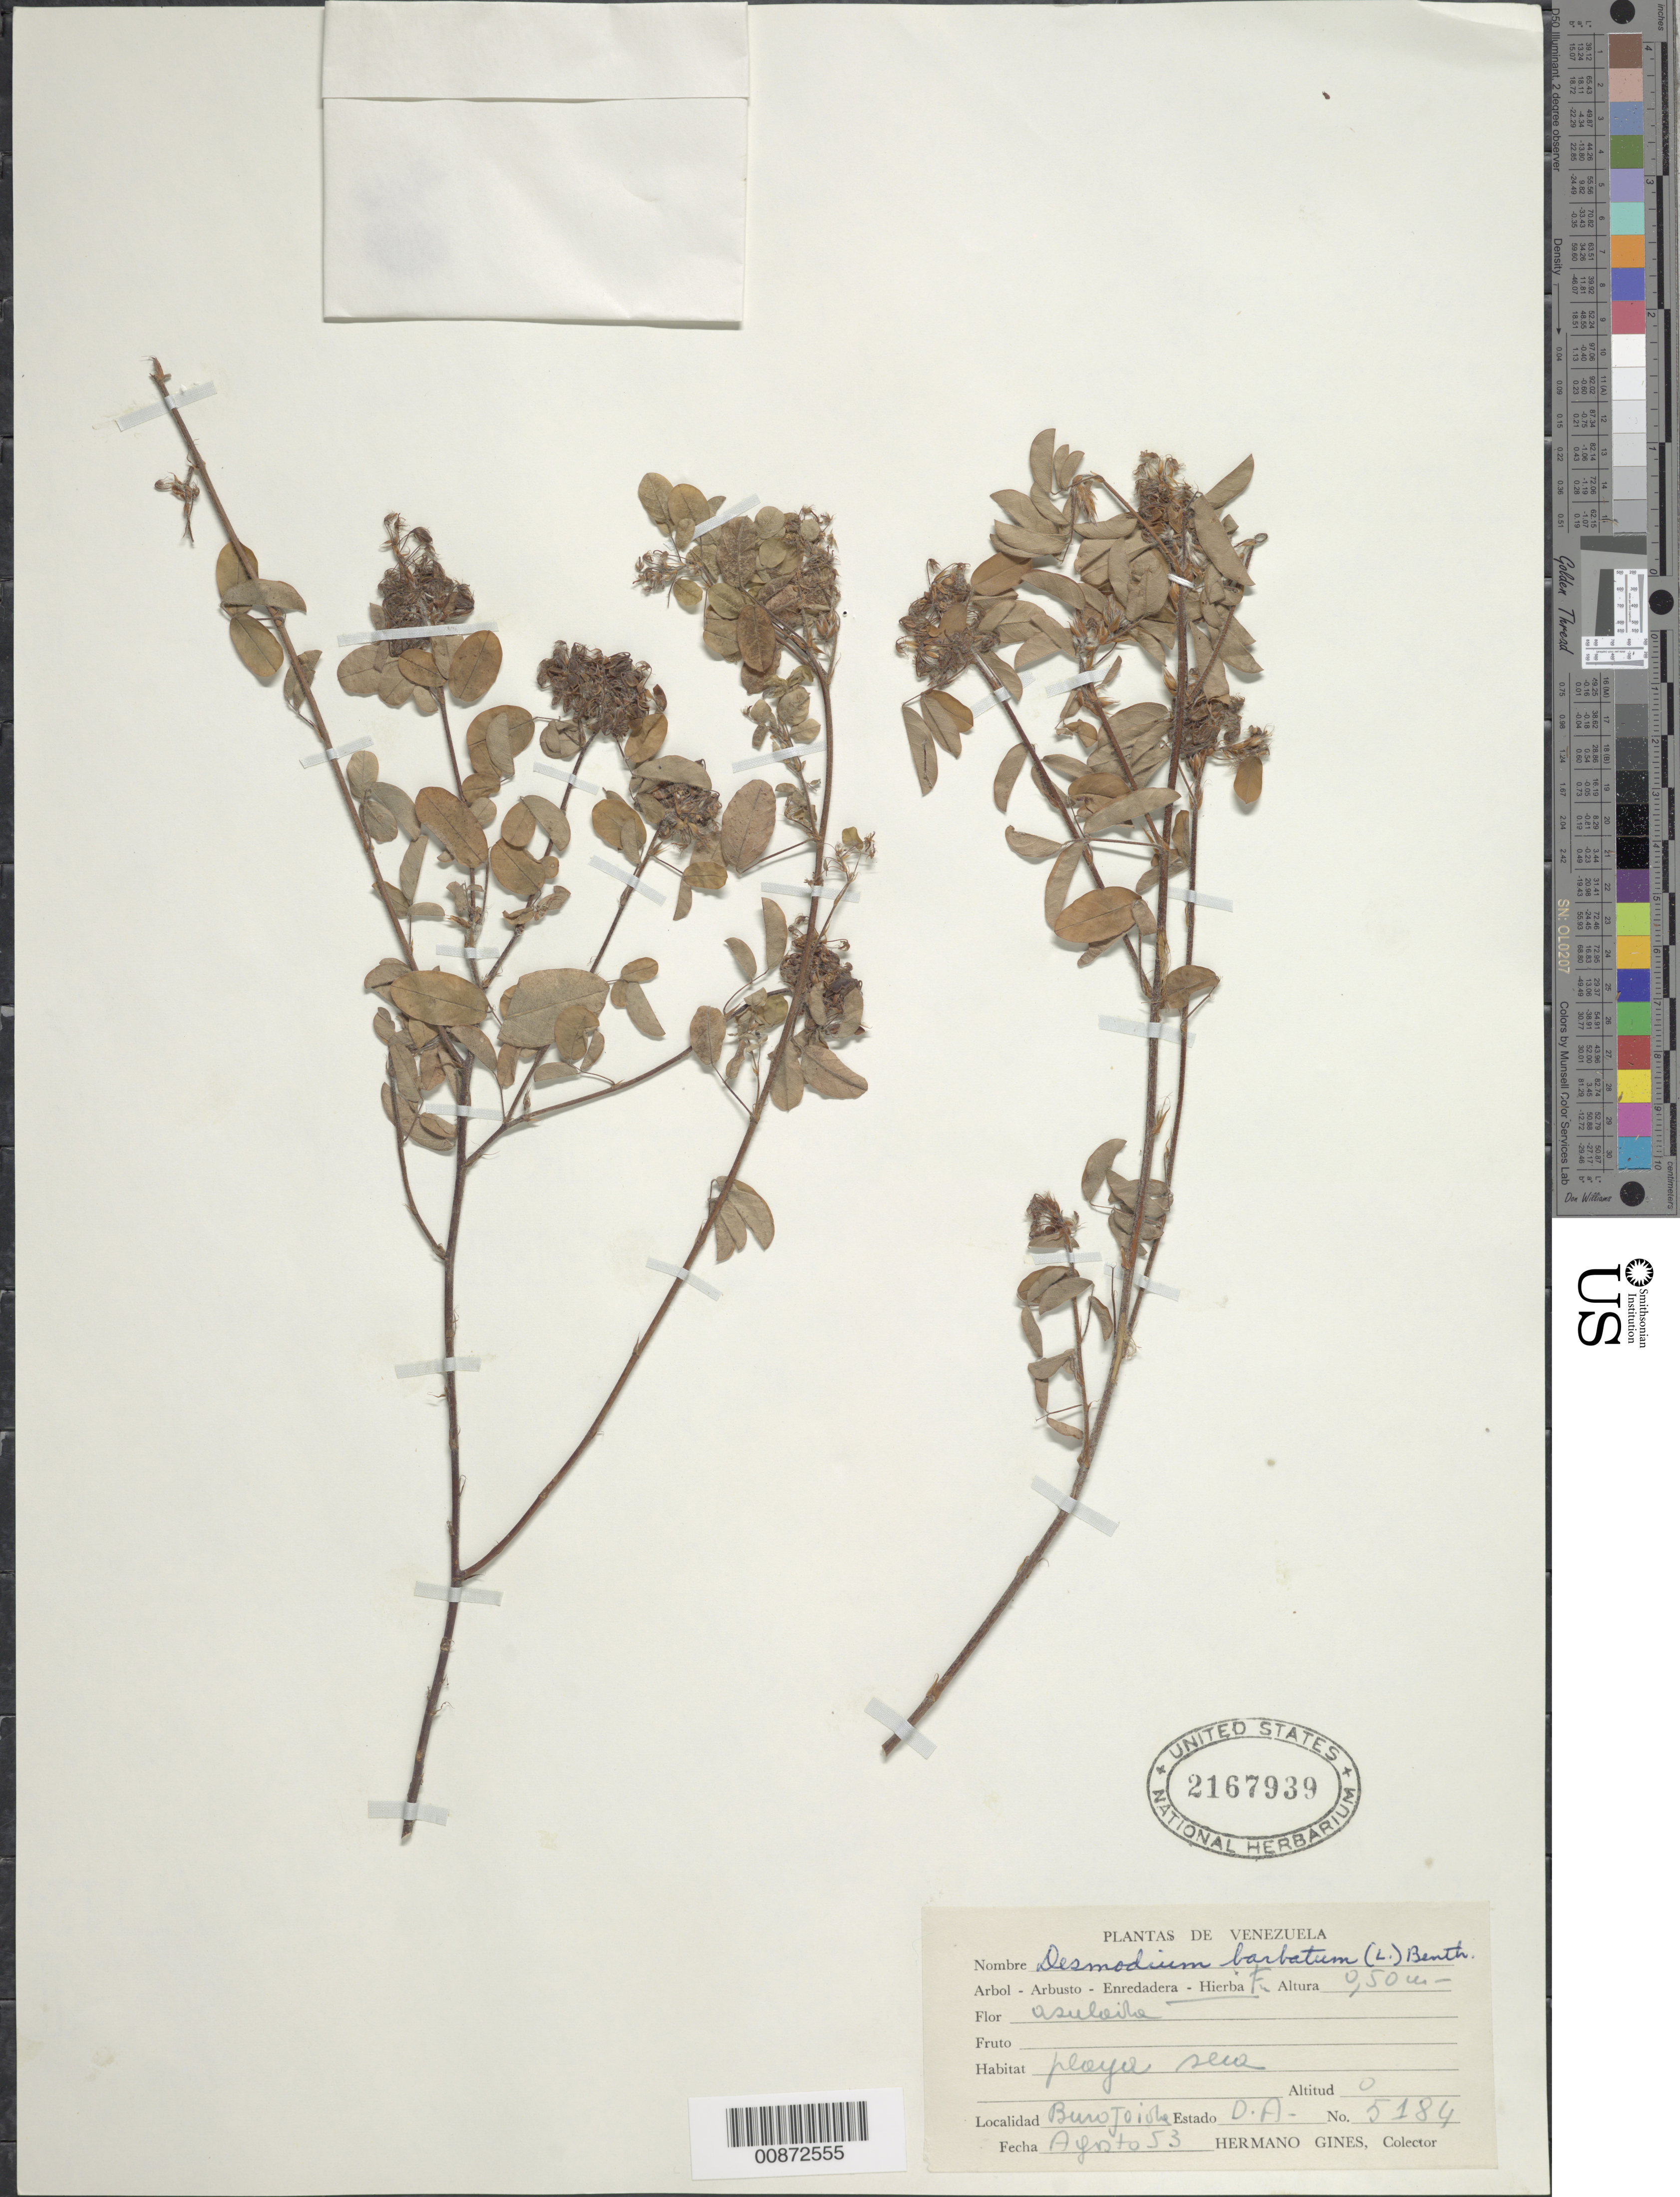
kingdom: Plantae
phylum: Tracheophyta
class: Magnoliopsida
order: Fabales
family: Fabaceae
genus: Grona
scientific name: Grona barbata var. barbata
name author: (L.) H. Ohashi & K. Ohashi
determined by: Strong, Mark T., (BOT), Smithsonian Institution - National Museum of Natural History (UNITED STATES)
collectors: H. Gines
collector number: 5184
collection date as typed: Aug-54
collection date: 1954-08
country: Venezuela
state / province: Delta Amacuro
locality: Isla Burojoida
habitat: Playa seco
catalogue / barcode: US 2167939